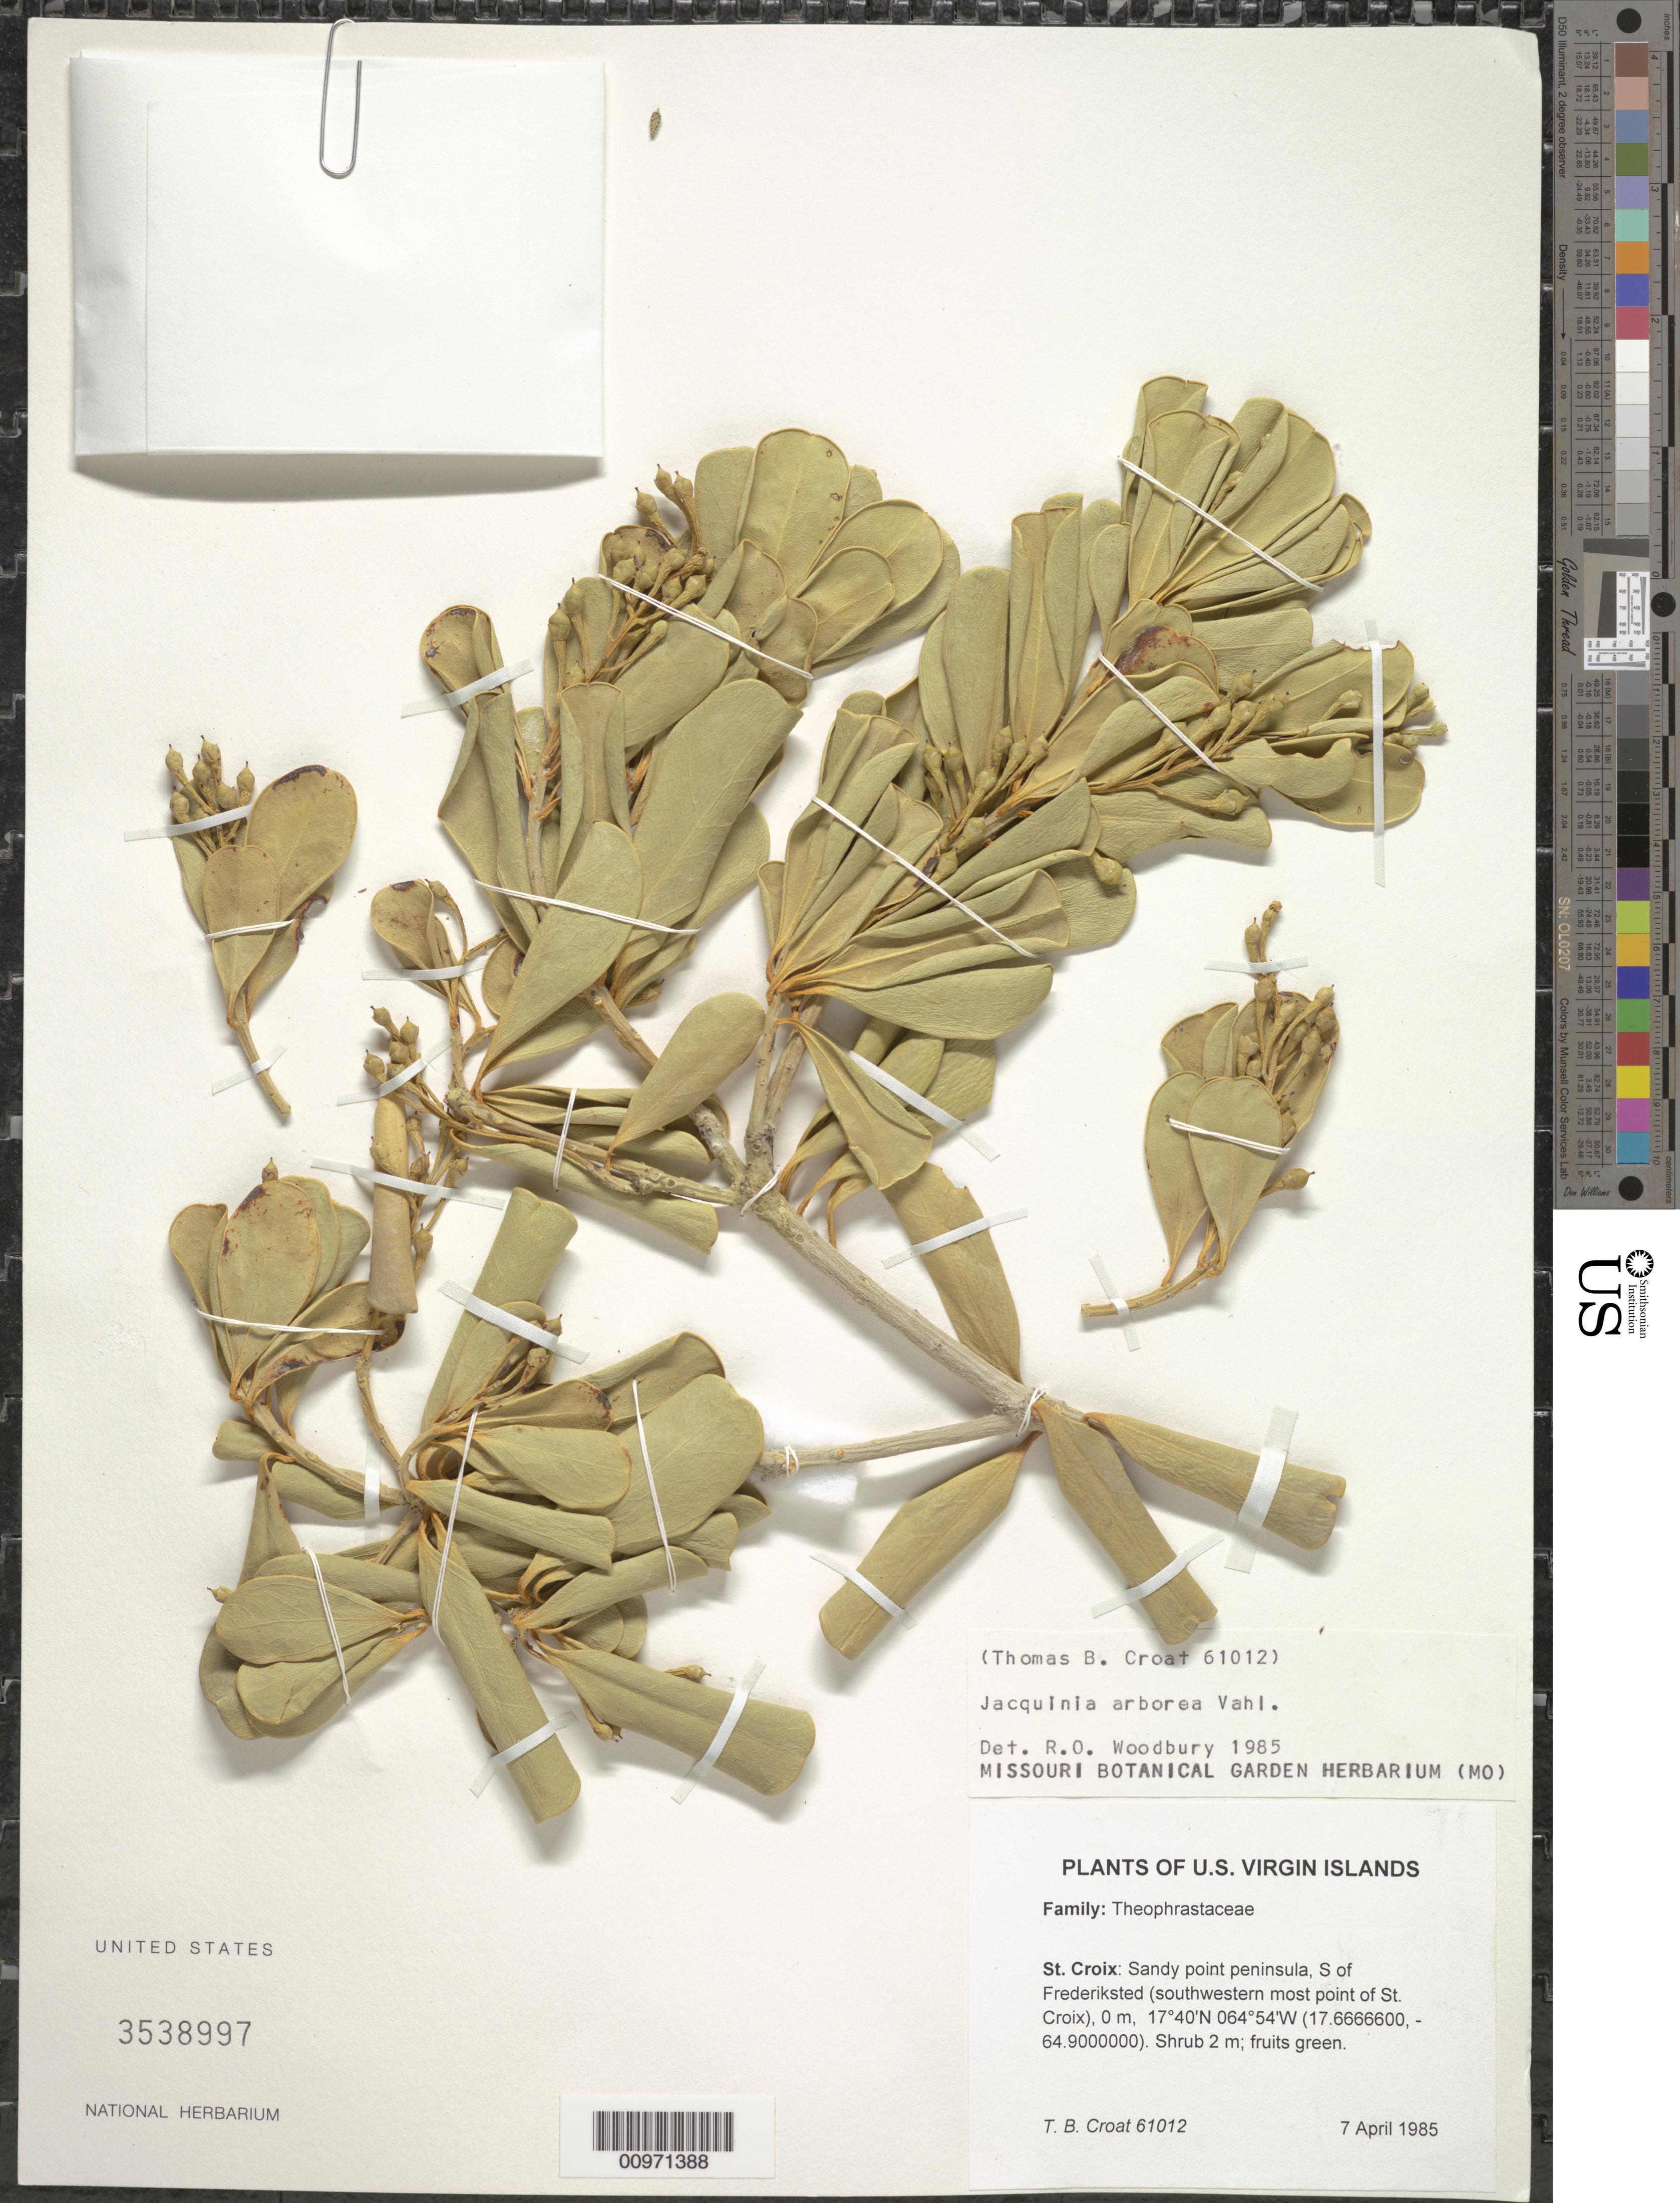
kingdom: Plantae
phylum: Tracheophyta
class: Magnoliopsida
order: Ericales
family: Primulaceae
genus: Jacquinia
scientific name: Jacquinia arborea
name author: Vahl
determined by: Woodbury, R. O.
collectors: T. B. Croat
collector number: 61012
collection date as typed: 07 Apr 1985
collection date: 1985-04-07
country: U.S. Virgin Islands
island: St. Croix I.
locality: South of Frederiksted, southwestern most point of St. Croix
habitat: Sandy point peninsula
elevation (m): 0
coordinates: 17.66666, 64.9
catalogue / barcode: US 3538997